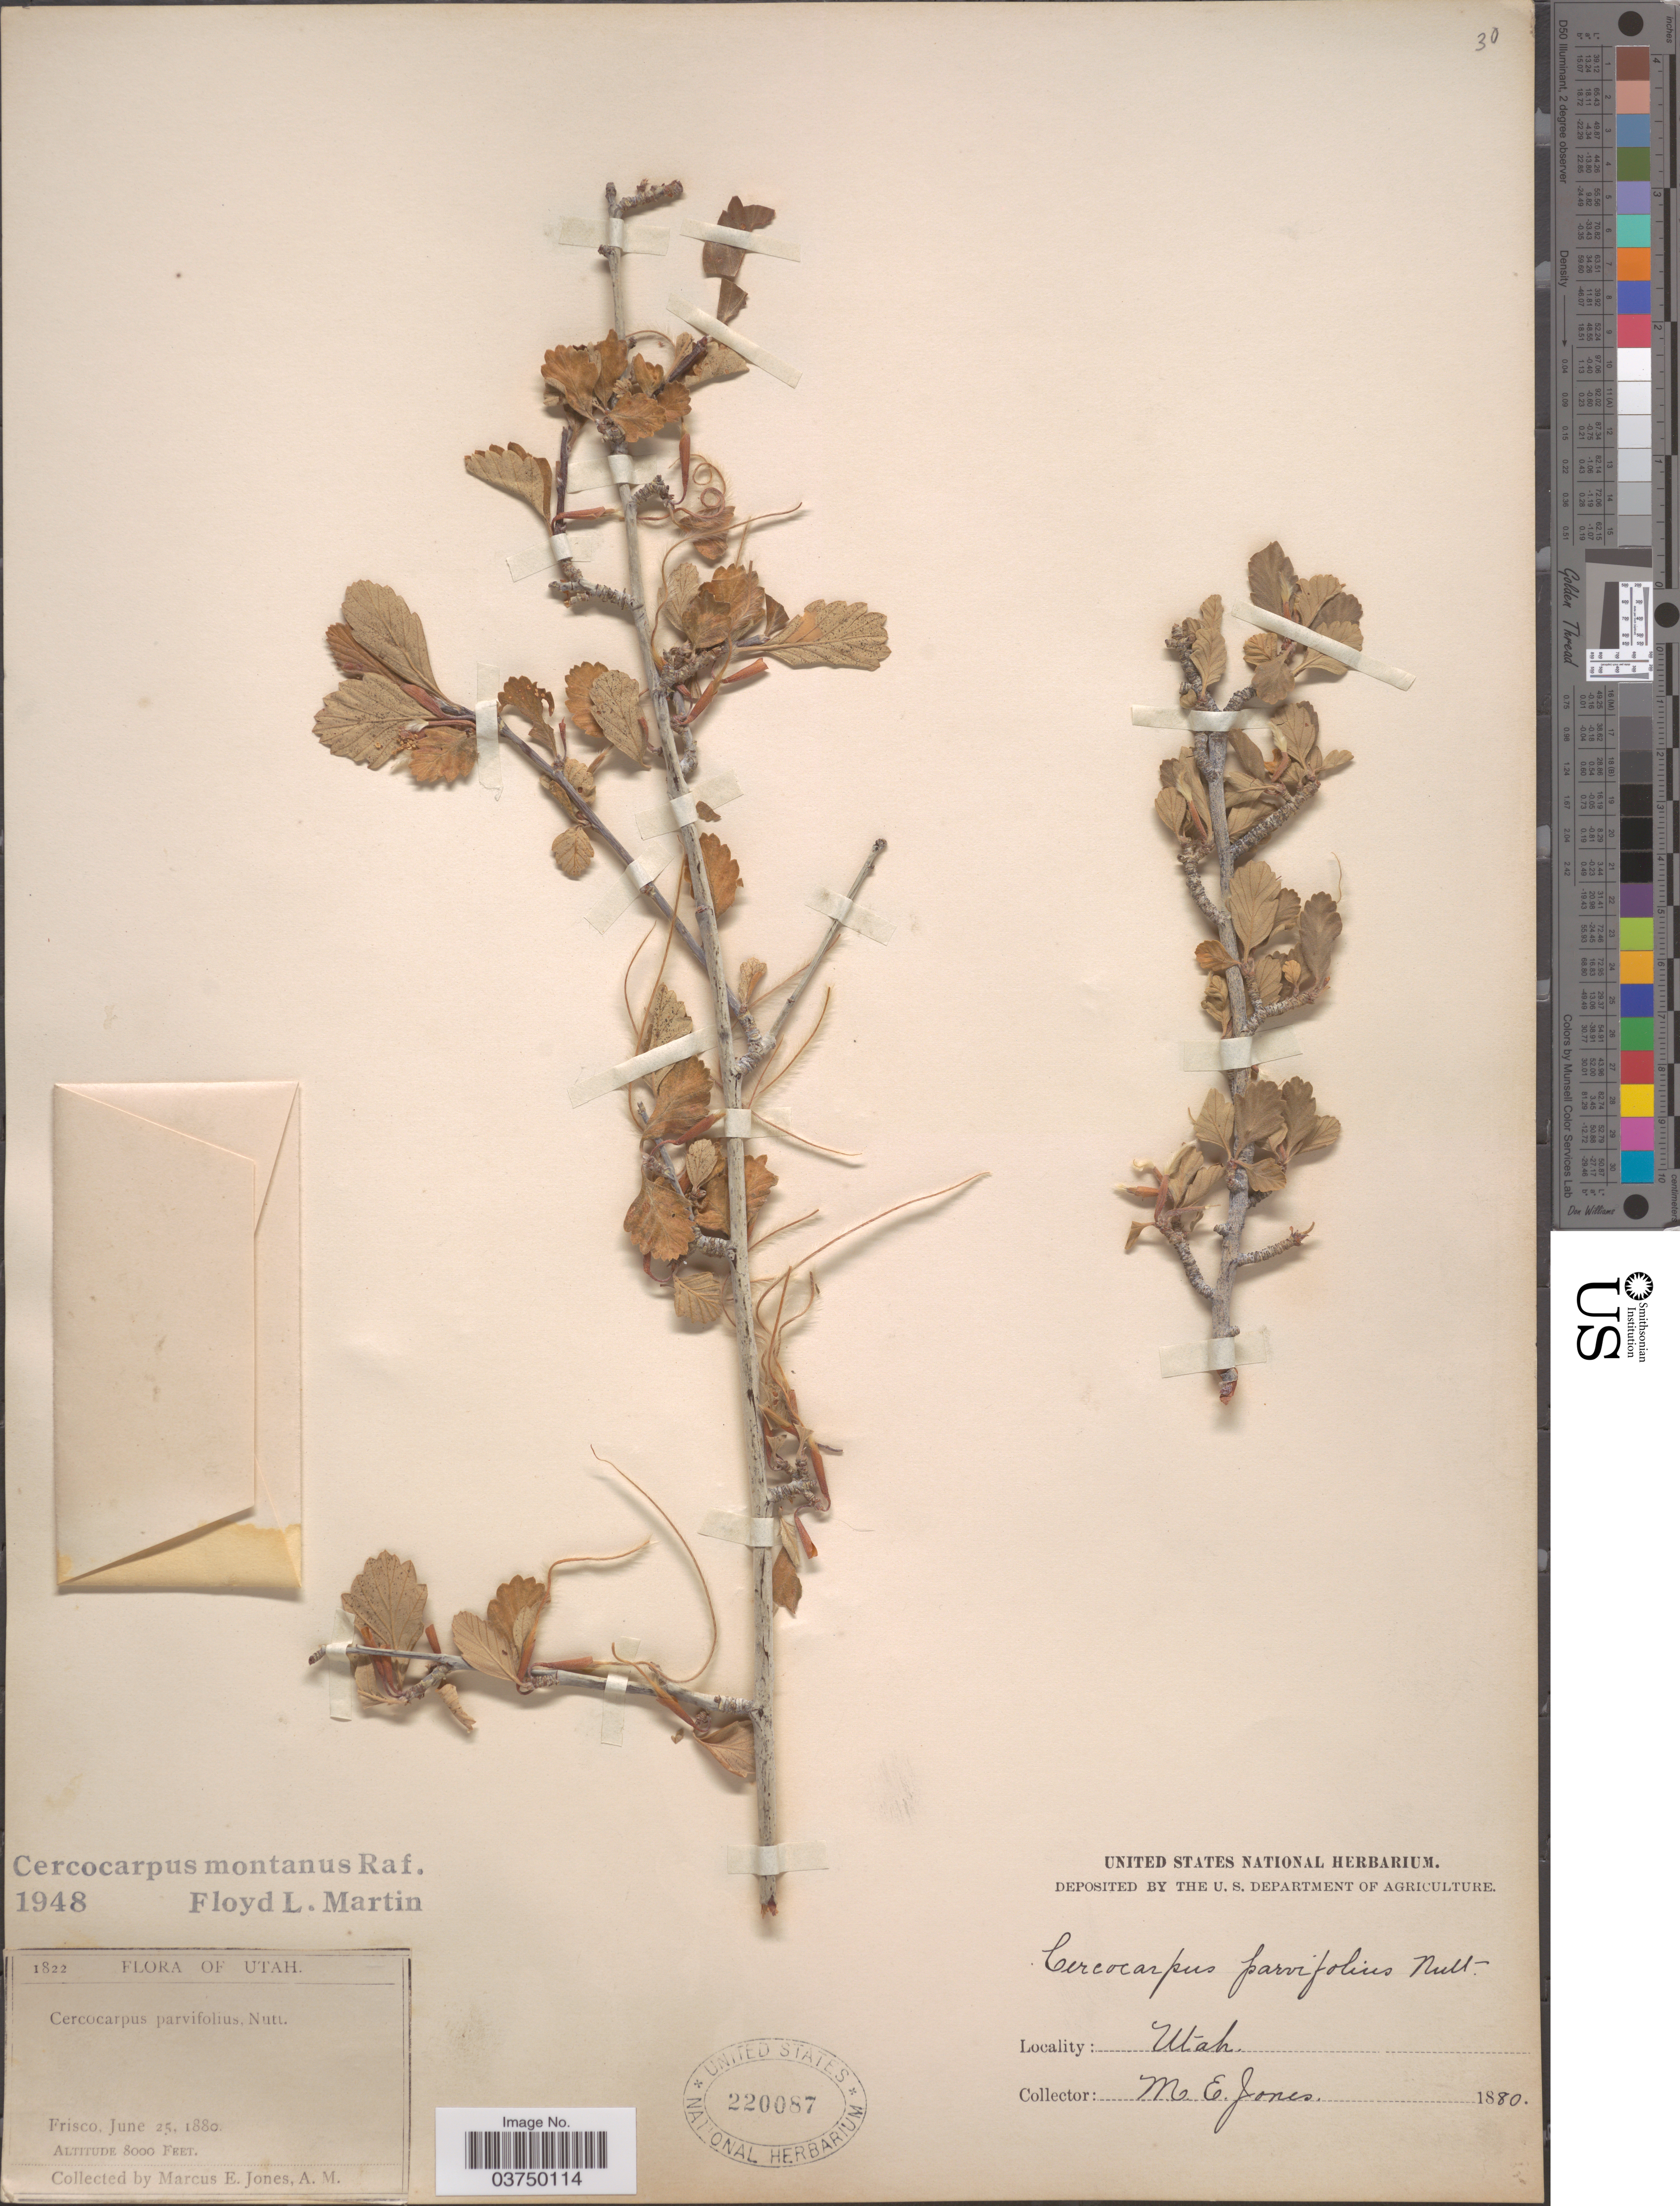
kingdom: Plantae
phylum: Tracheophyta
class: Magnoliopsida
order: Rosales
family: Rosaceae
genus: Cercocarpus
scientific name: Cercocarpus montanus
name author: Raf.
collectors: M. E. Jones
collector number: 1822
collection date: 1880-06-25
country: United States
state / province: Utah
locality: Frisco.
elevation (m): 2438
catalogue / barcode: US 220087